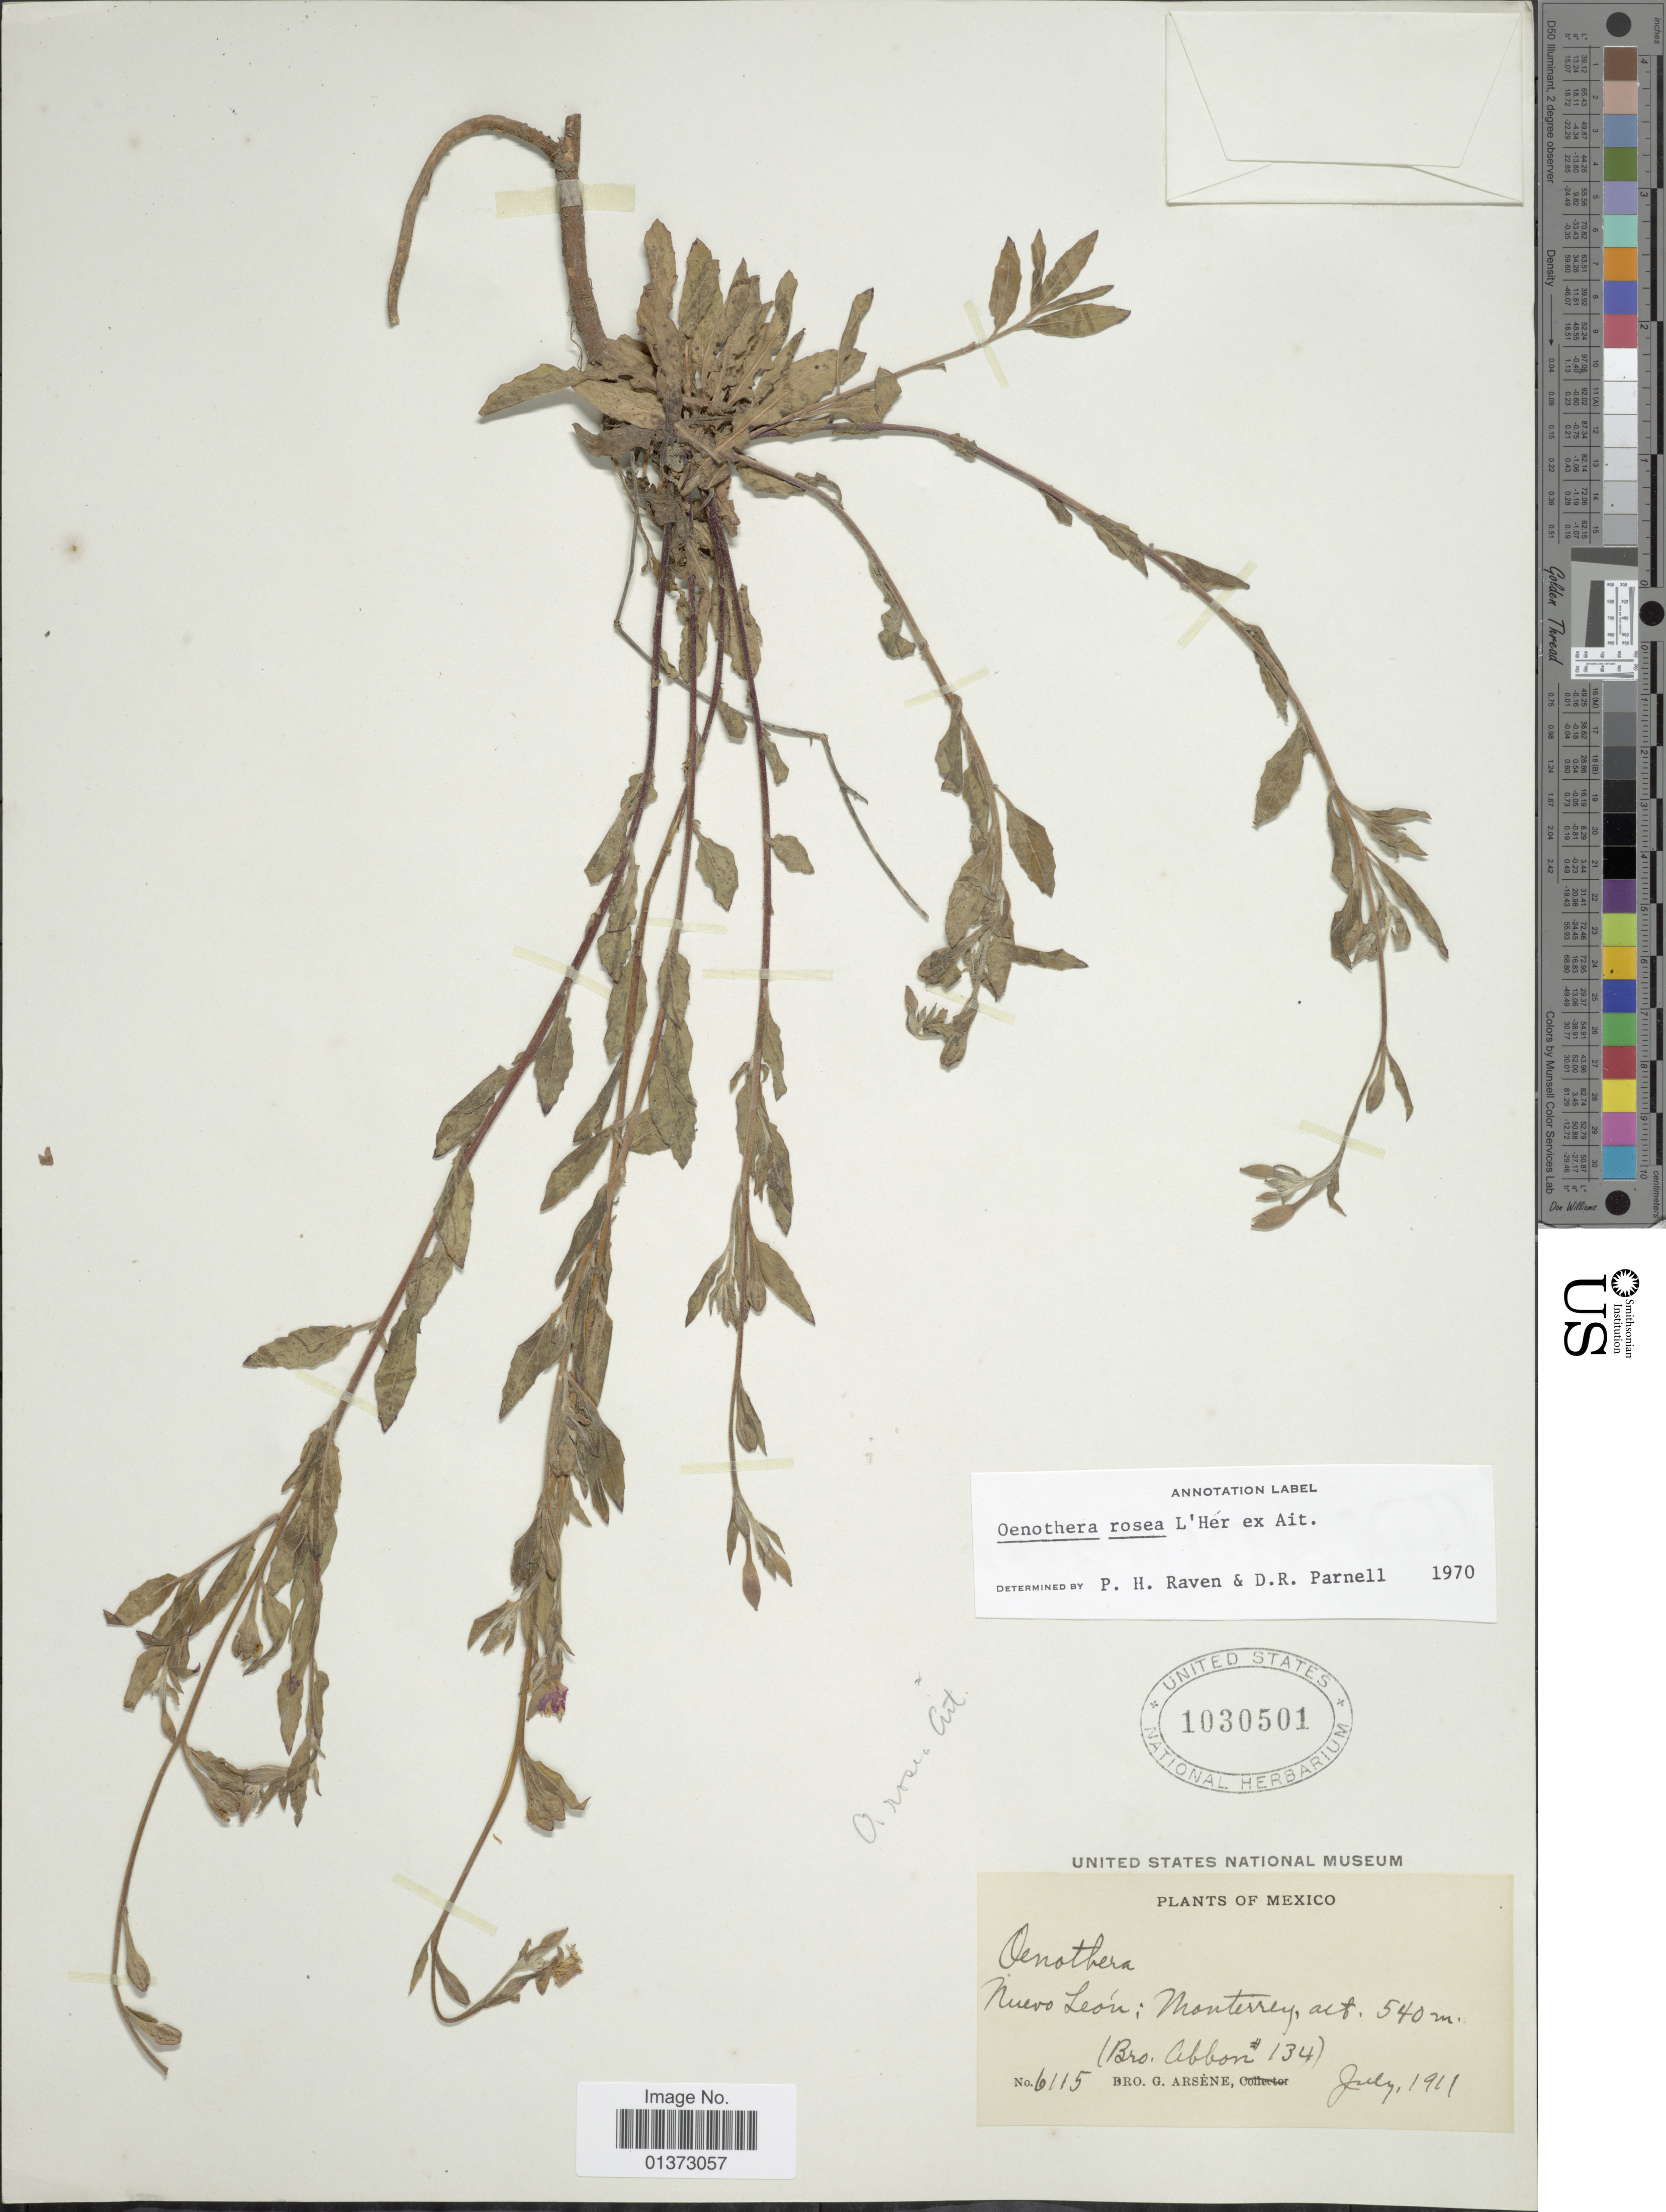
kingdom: Plantae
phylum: Tracheophyta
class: Magnoliopsida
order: Myrtales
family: Onagraceae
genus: Oenothera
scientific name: Oenothera rosea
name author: L'Hér. ex Aiton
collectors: Bro. Abbon & Bro. G. Arsène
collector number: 6115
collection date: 1911-07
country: Mexico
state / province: Nuevo León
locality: Monterrey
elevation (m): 540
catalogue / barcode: US 1030501